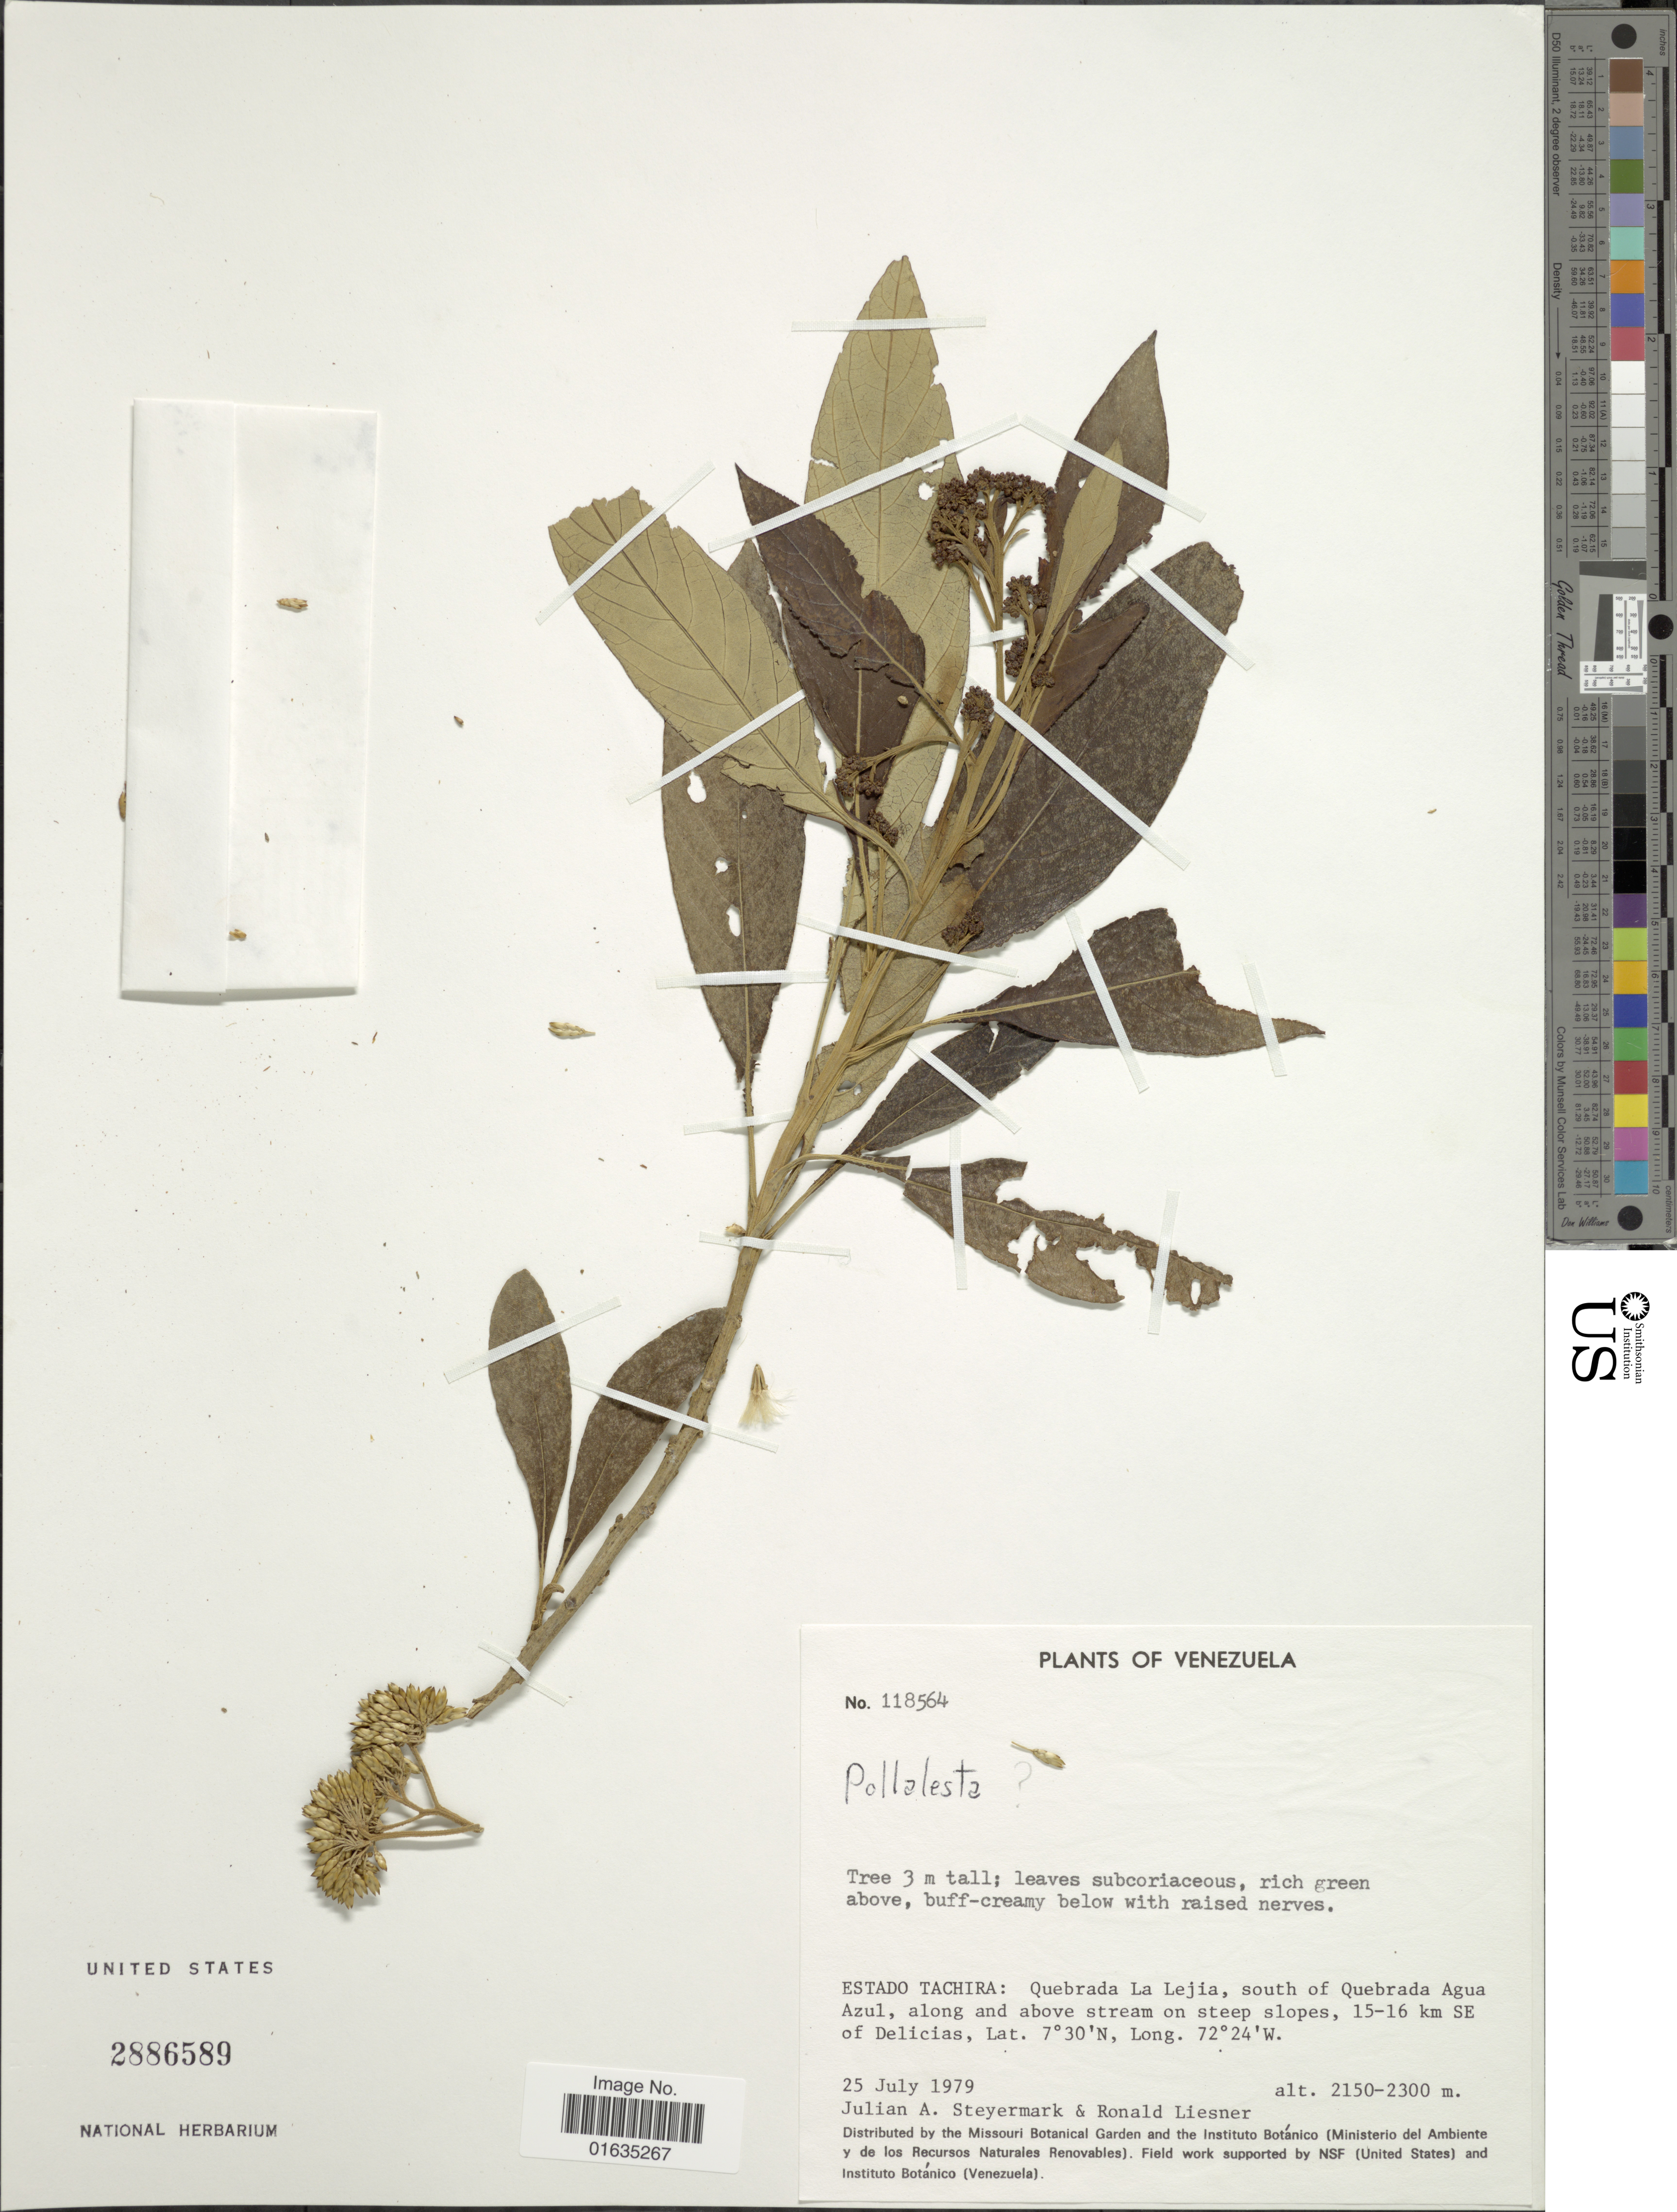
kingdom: Plantae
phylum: Tracheophyta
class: Magnoliopsida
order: Asterales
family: Asteraceae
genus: Piptocoma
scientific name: Piptocoma sp.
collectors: J. Steyermark & R. L. Liesner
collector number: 118564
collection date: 1979-07-25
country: Venezuela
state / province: Tachira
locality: Quebrada La Lejia, south of Quebrada Agua Azul, 15-16 km SE of Delicias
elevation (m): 2150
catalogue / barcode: US 2886589